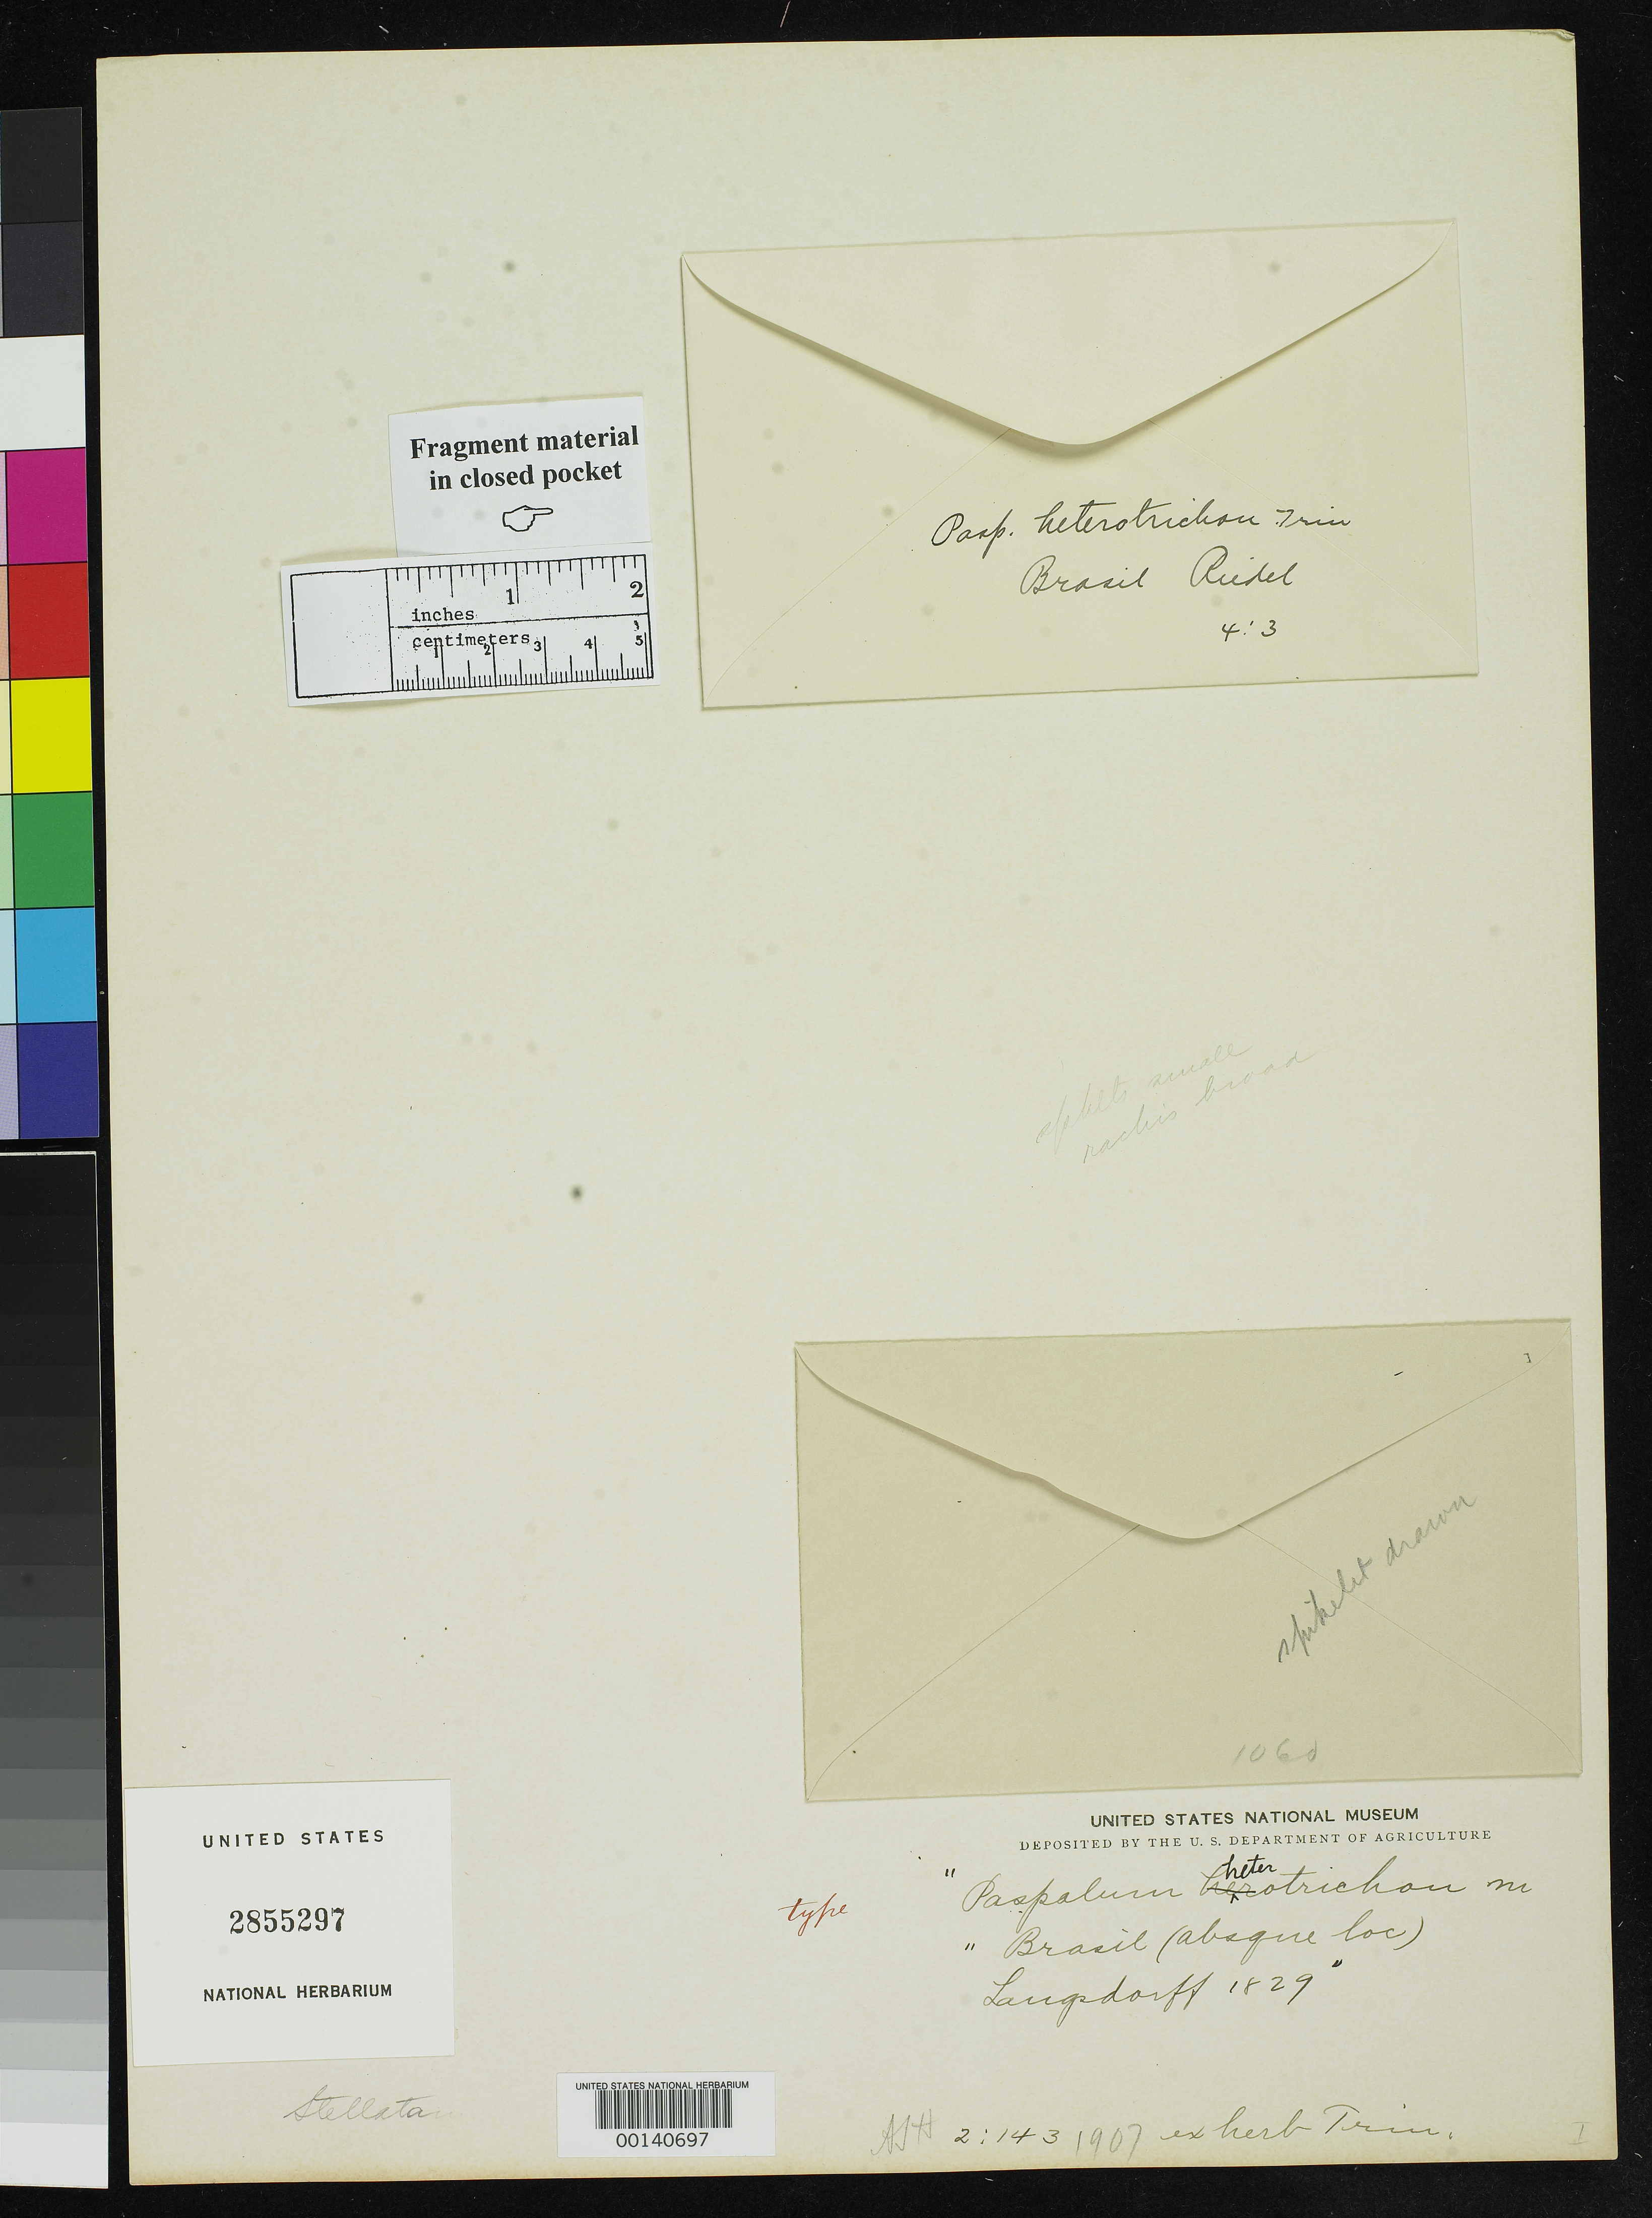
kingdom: Plantae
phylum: Tracheophyta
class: Liliopsida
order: Poales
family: Poaceae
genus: Paspalum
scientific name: Paspalum hererotrichon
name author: Trin.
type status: Type Fragment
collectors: L. Riedel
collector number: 5211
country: Brazil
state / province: Minas Gerais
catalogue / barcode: US 2855297-2